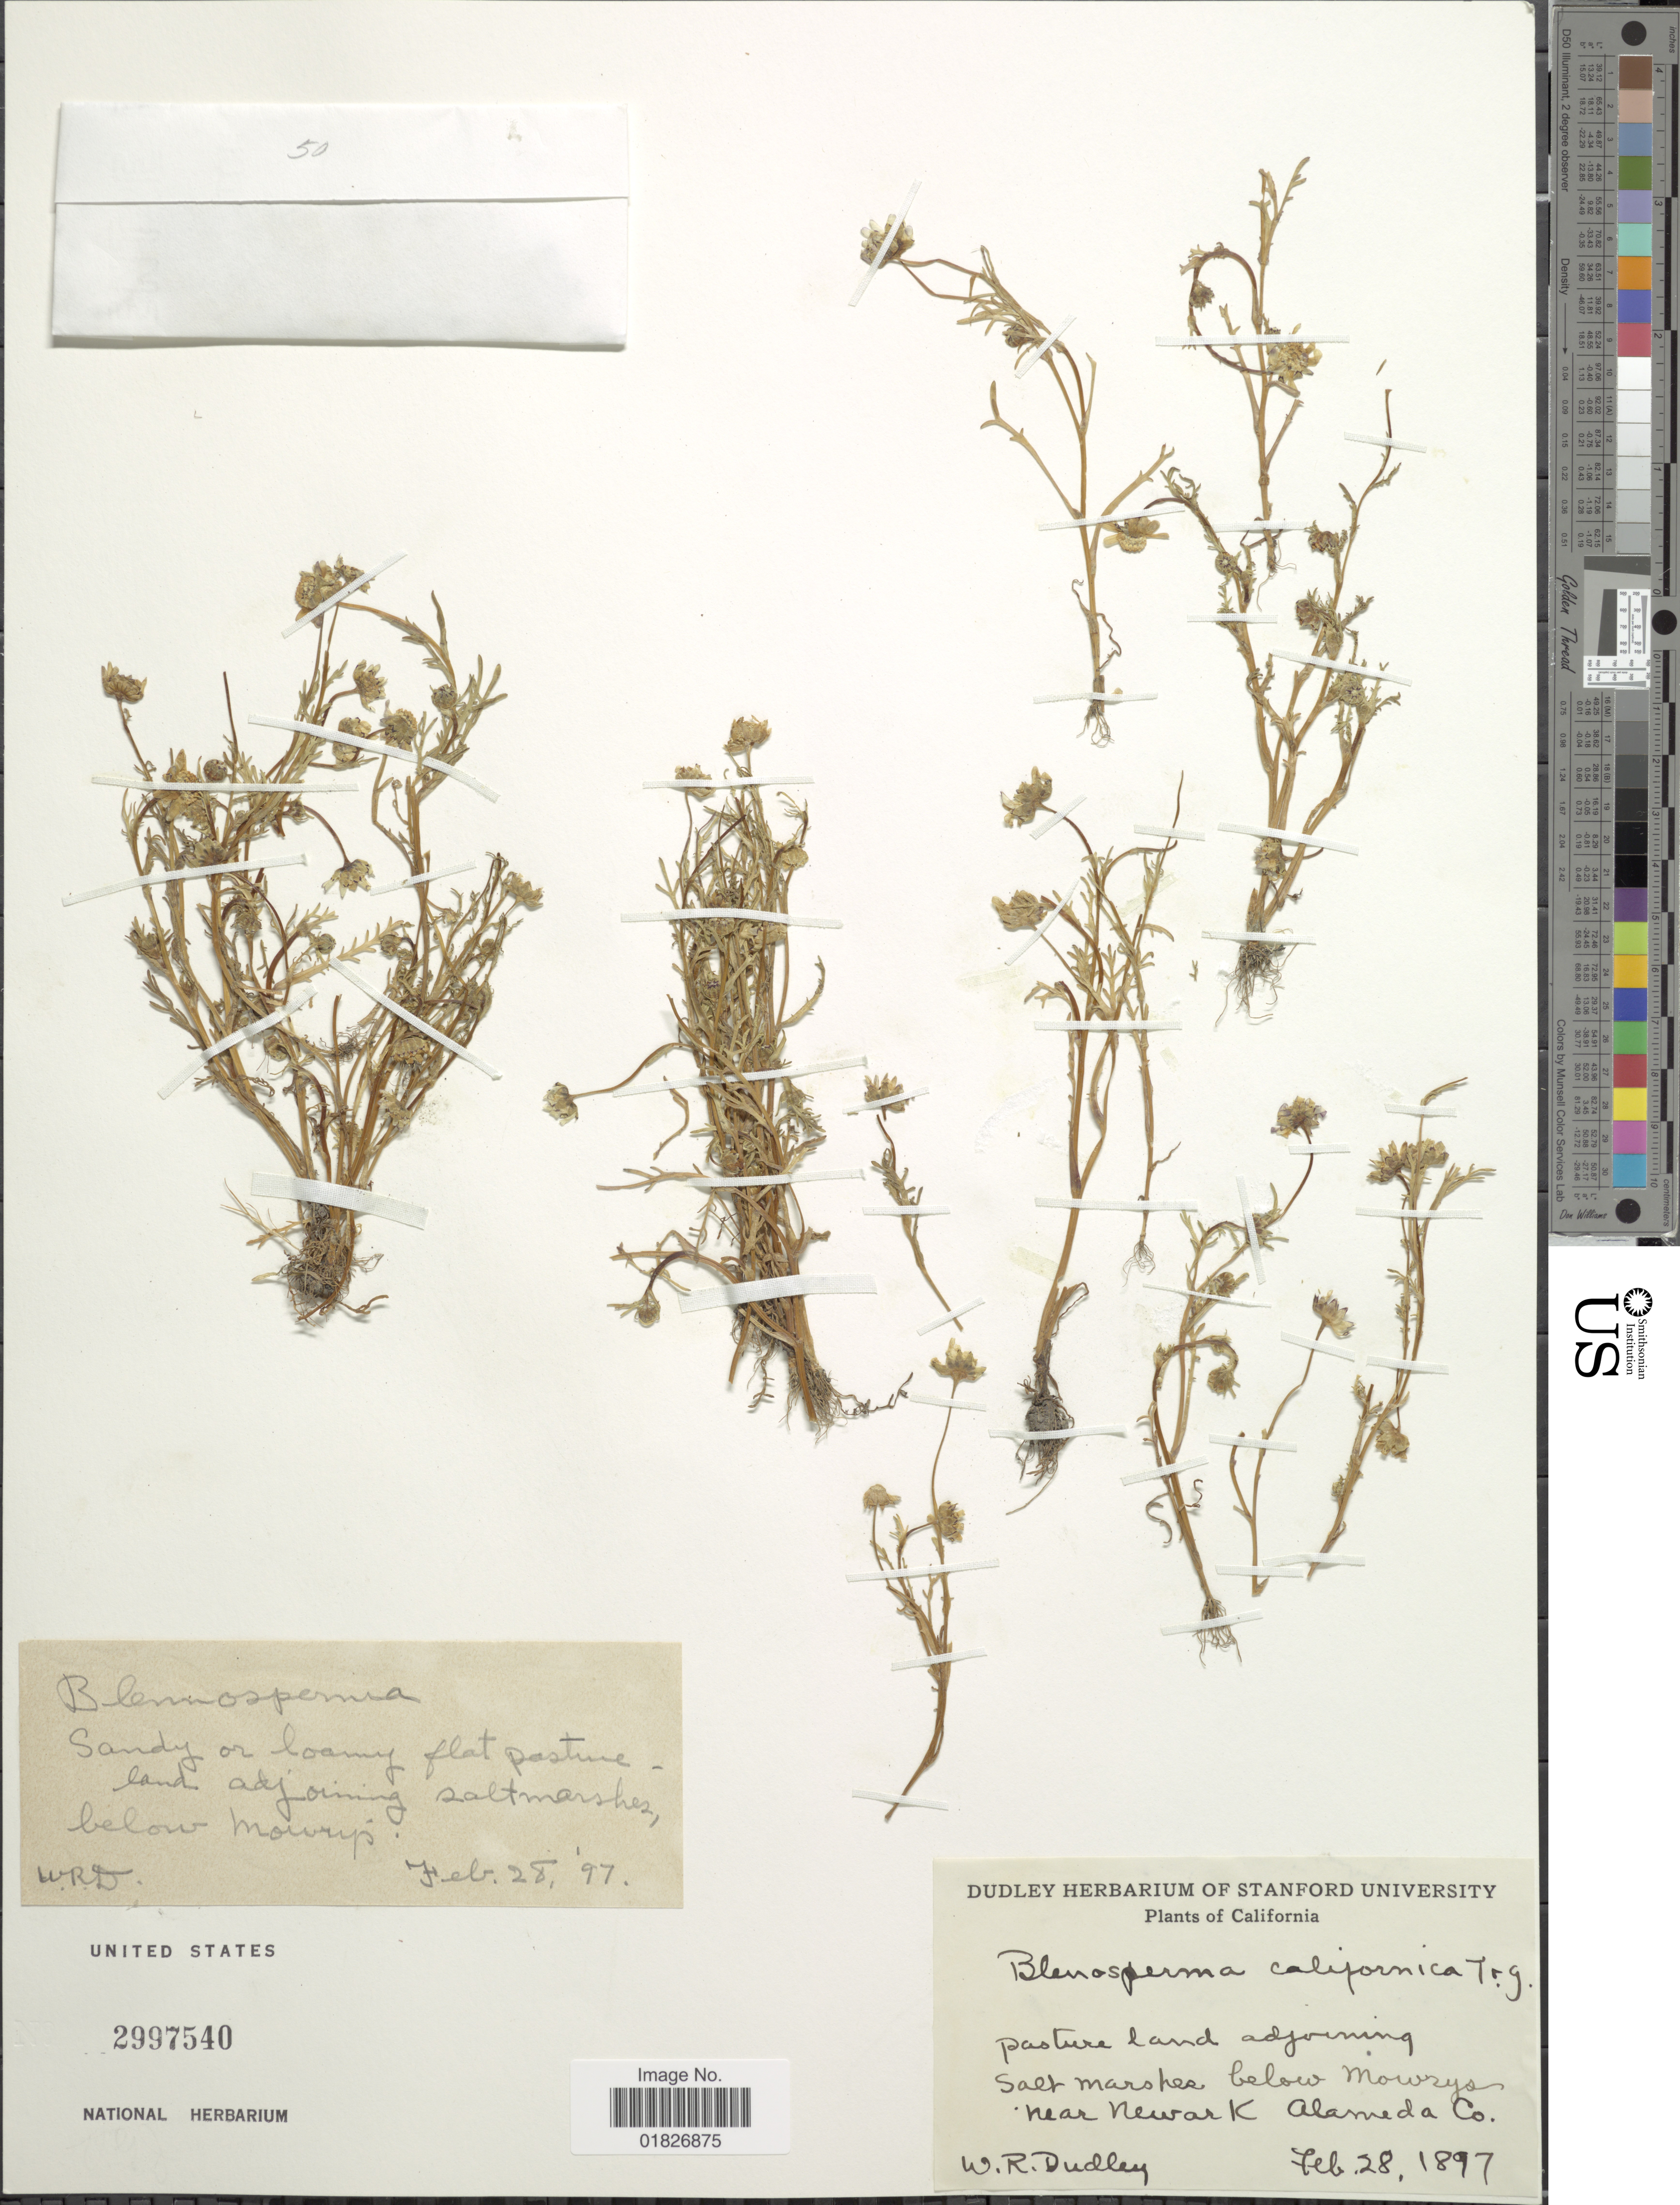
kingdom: Plantae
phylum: Tracheophyta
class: Magnoliopsida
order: Asterales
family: Asteraceae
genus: Blennosperma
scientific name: Blennosperma nanum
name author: (Hook.) S.F. Blake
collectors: W. Dudley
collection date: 1897-02-28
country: United States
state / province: California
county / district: Alameda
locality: Below Mowrys near Newark, Alameda Co.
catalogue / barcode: US 2997540